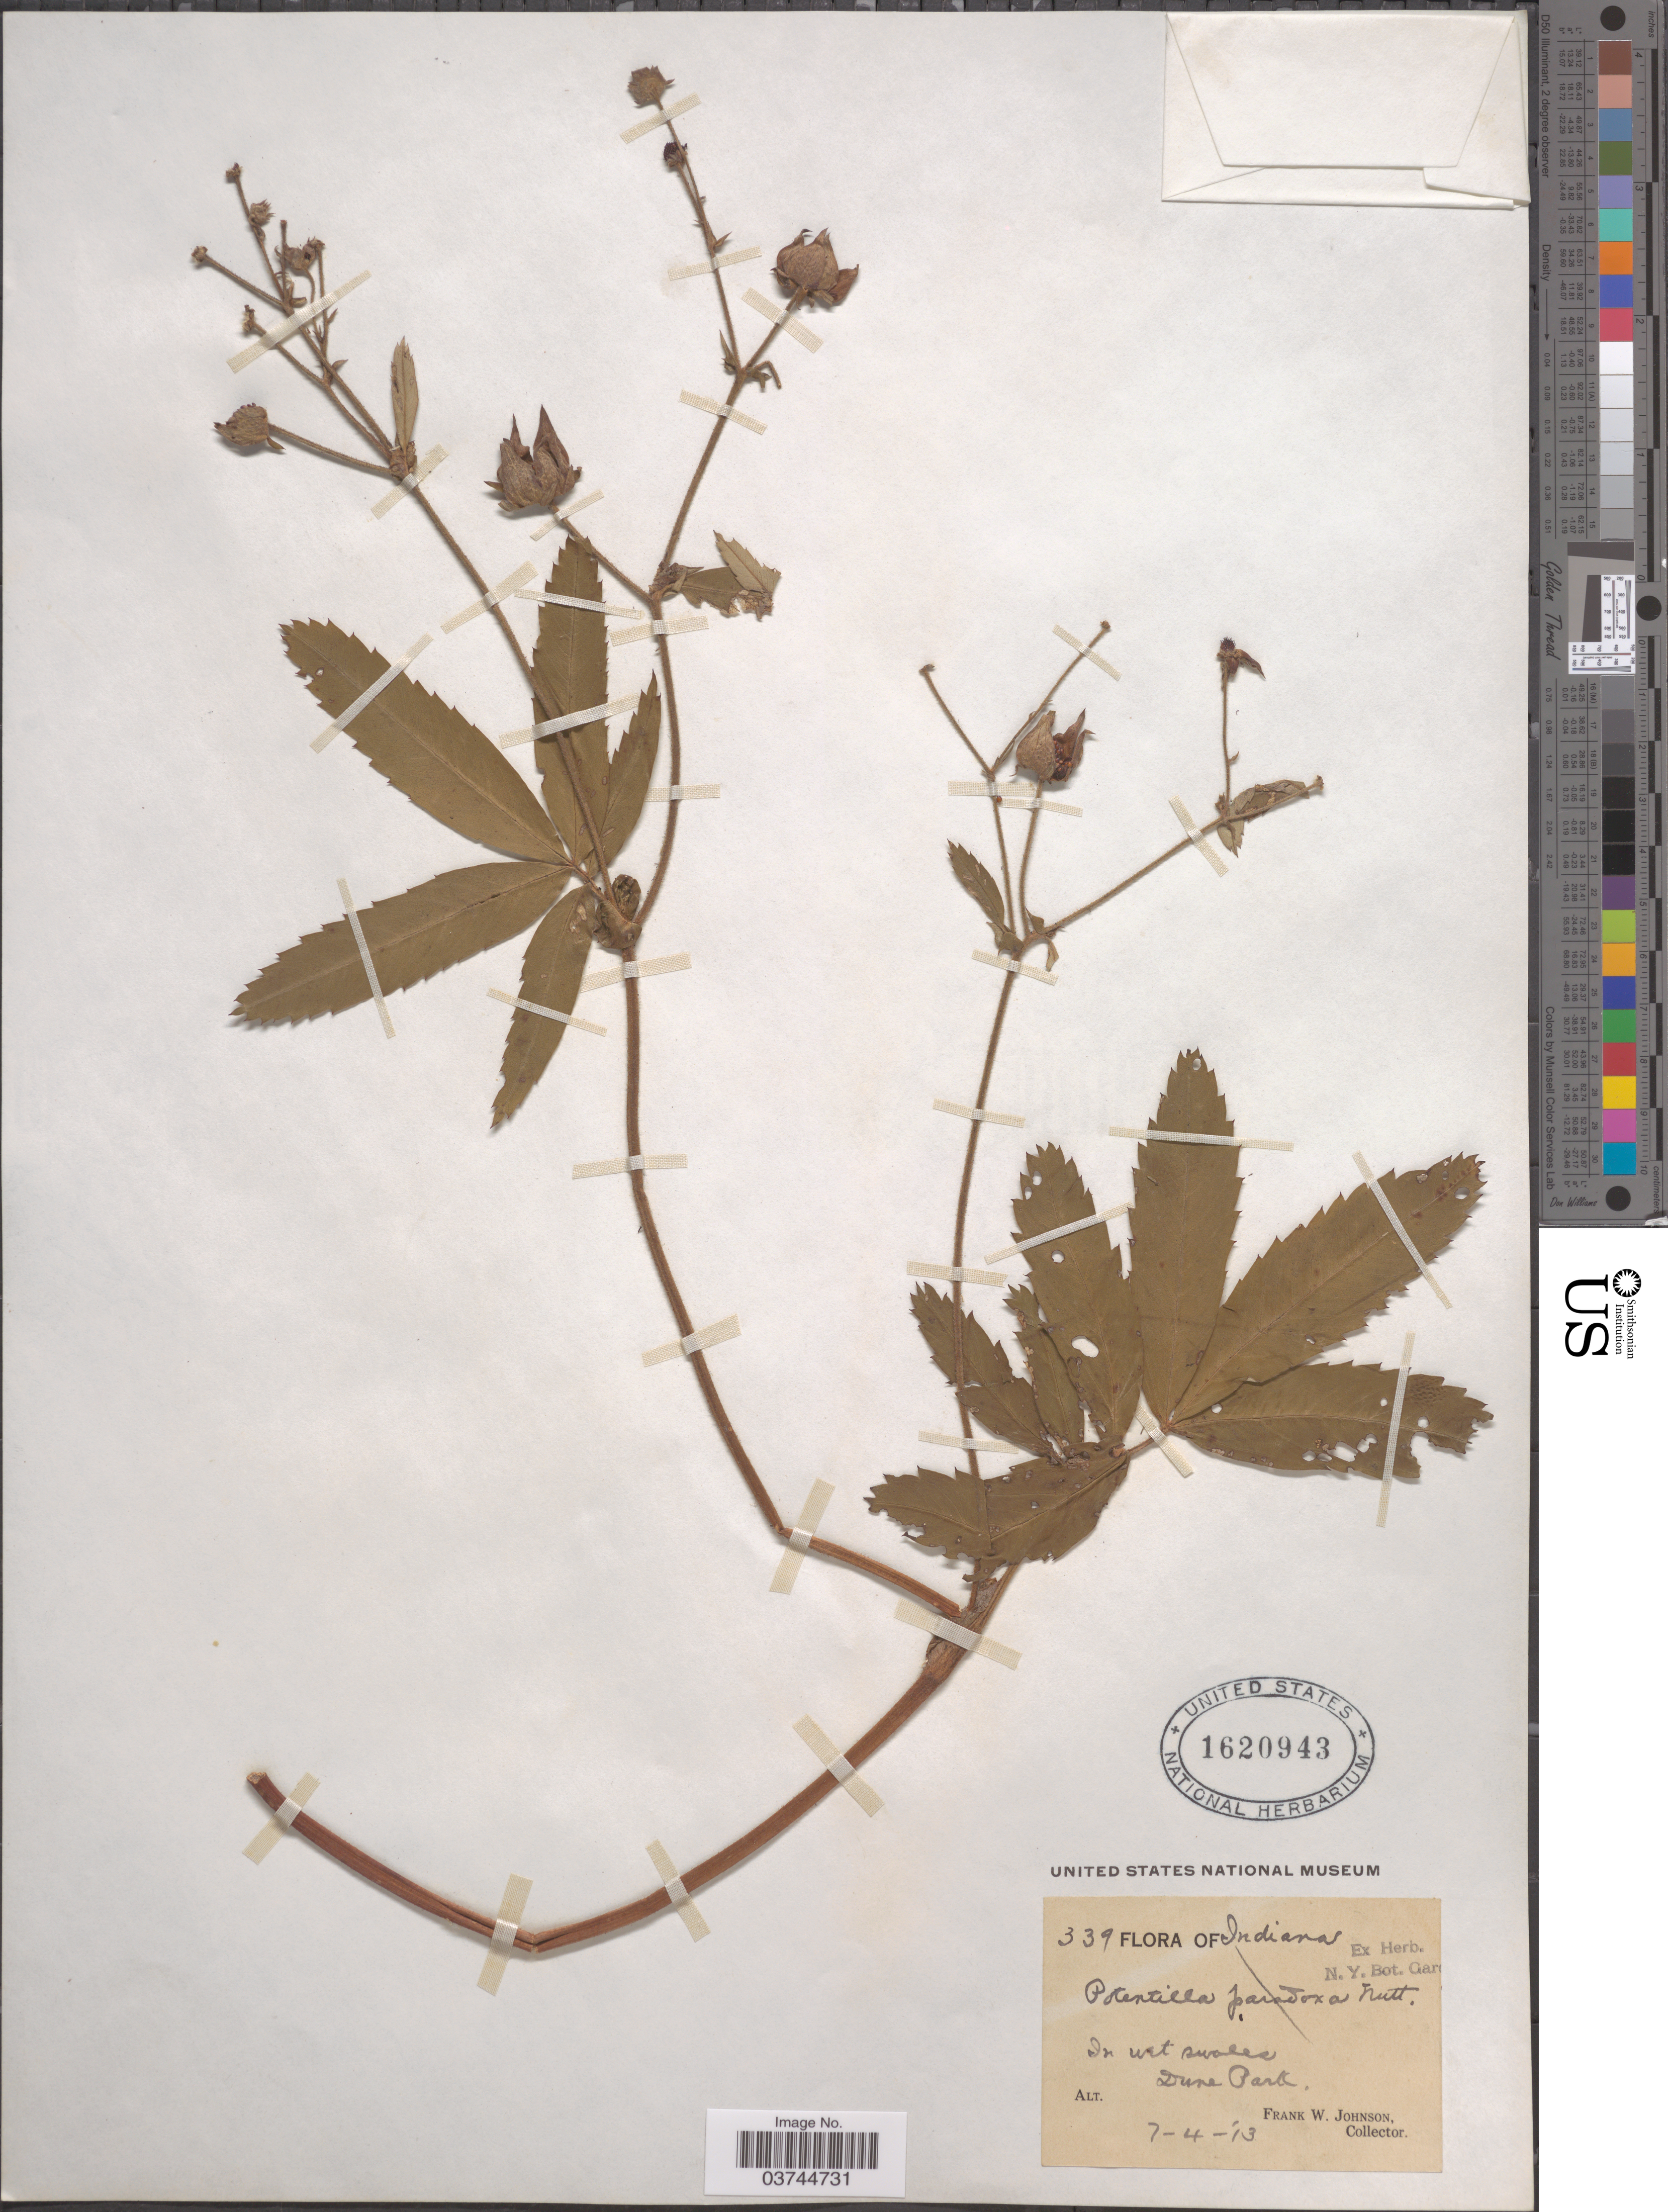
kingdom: Plantae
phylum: Tracheophyta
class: Magnoliopsida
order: Rosales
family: Rosaceae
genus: Comarum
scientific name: Comarum palustre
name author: L.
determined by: Strong, Mark T., (BOT), Smithsonian Institution - National Museum of Natural History (UNITED STATES)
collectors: F. W. Johnson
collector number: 339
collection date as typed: Transcribed d/m/y: 4/7/13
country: United States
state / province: Indiana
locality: Dune Park.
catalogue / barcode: US 1620943